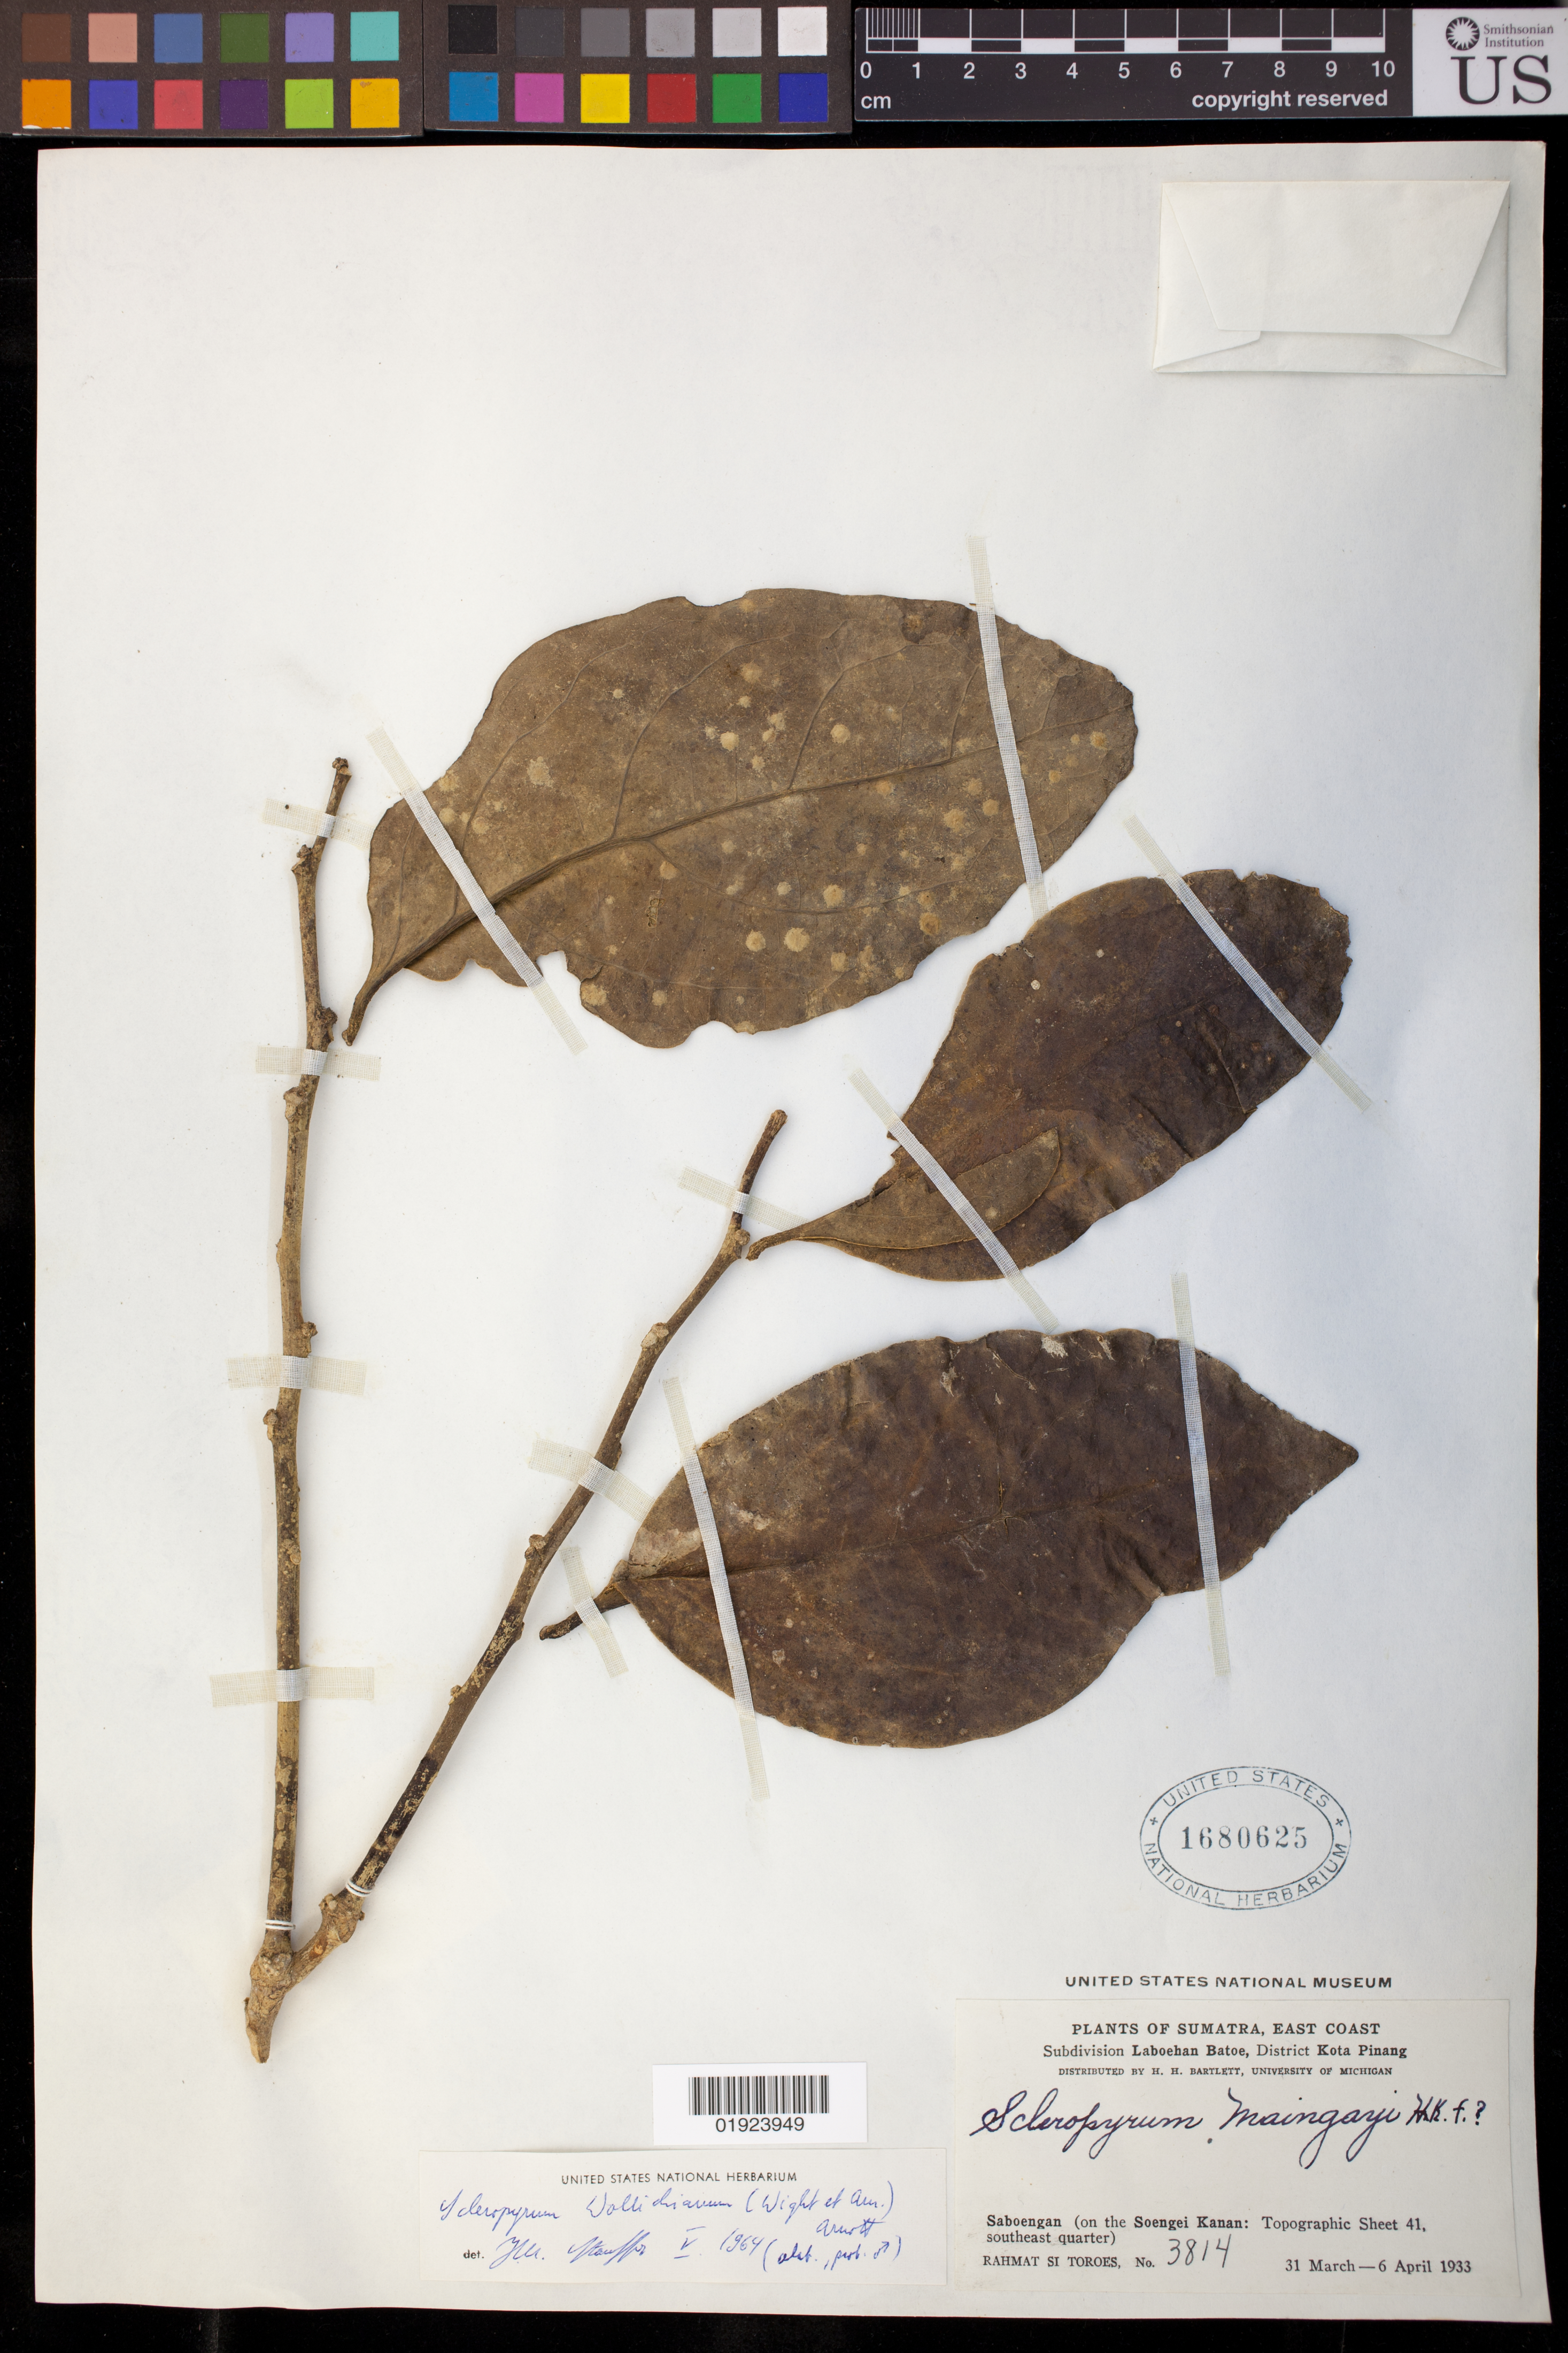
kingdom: Plantae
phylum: Tracheophyta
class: Magnoliopsida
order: Santalales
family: Cervantesiaceae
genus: Scleropyrum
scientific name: Scleropyrum wallichianum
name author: (Wight & Arn.) Arn.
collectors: Rahmat Si Boeea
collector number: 3814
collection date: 1933-03-31/1933-04-06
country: Indonesia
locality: Sabungan(on the Sungay Kanan River: Topographic Sheet 41, southeast quarter), South Labuhan batu Regency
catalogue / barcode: US 1680625